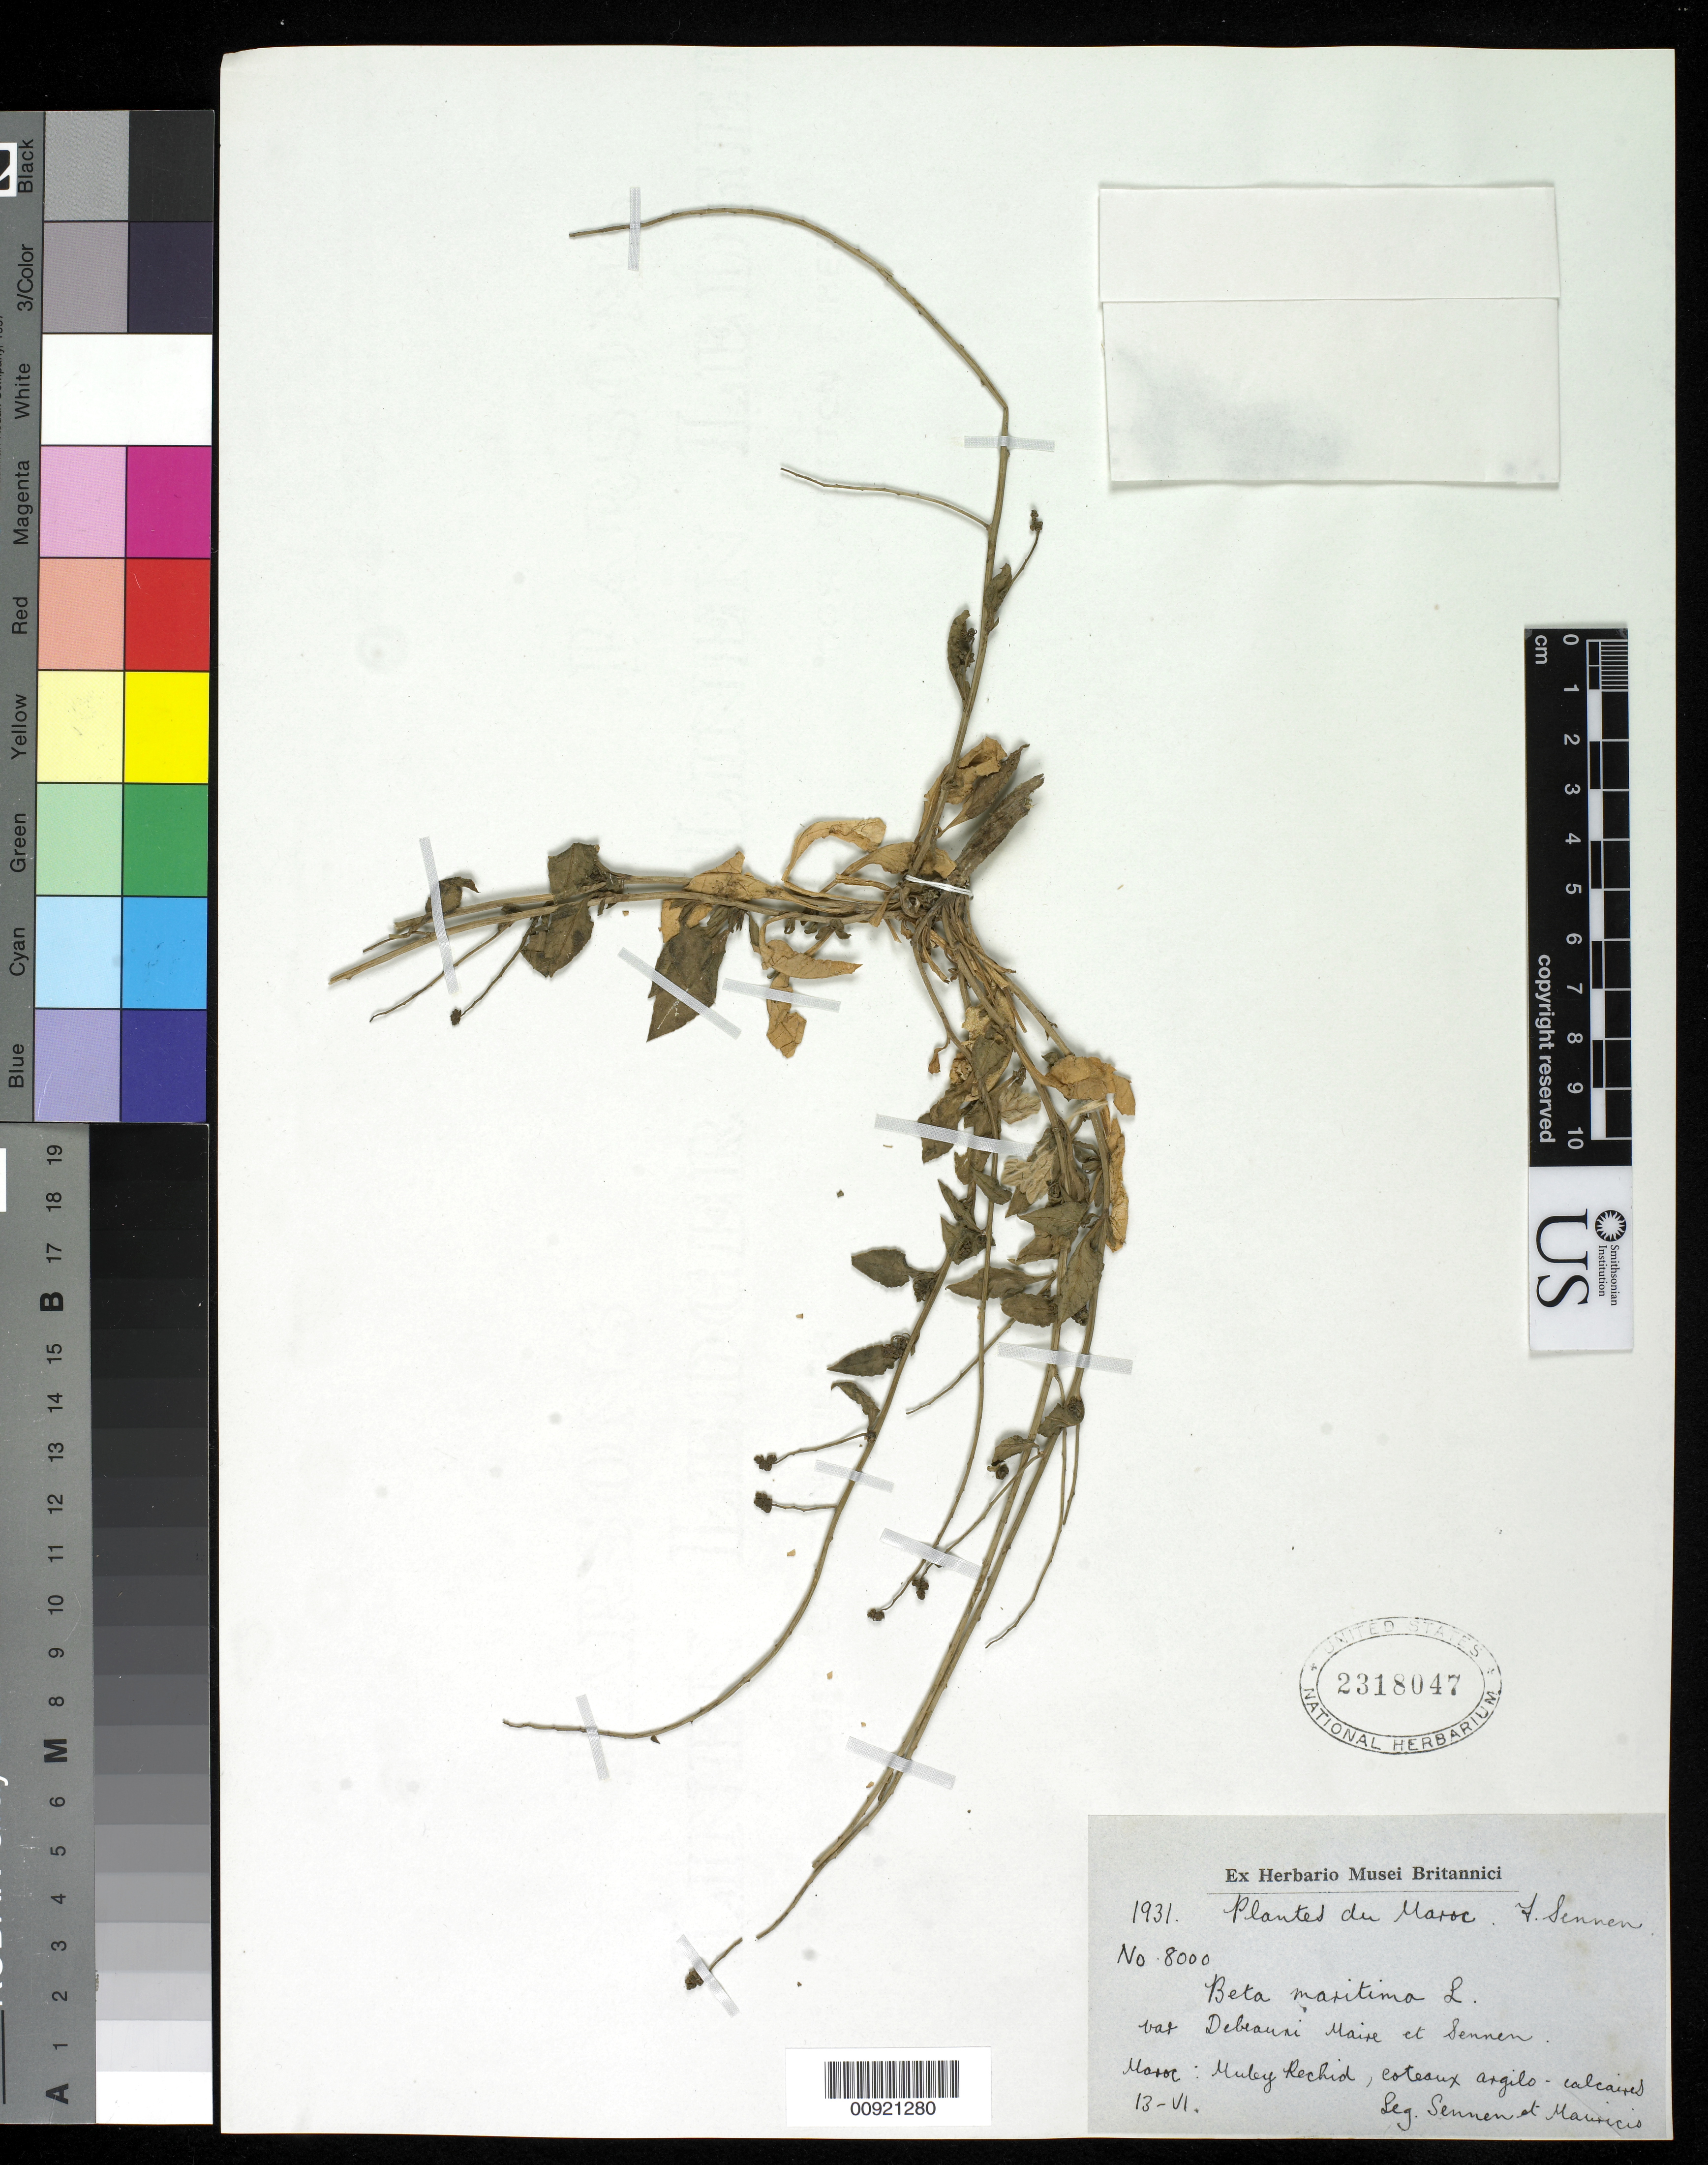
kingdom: Plantae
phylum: Tracheophyta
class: Magnoliopsida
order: Caryophyllales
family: Amaranthaceae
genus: Beta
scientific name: Beta maritima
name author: L.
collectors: E. Sennen & Mauricio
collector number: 8000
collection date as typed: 13 Jun 1931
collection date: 1931-06-13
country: Morocco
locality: Maroc: Muley Rechid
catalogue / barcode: US 2318047